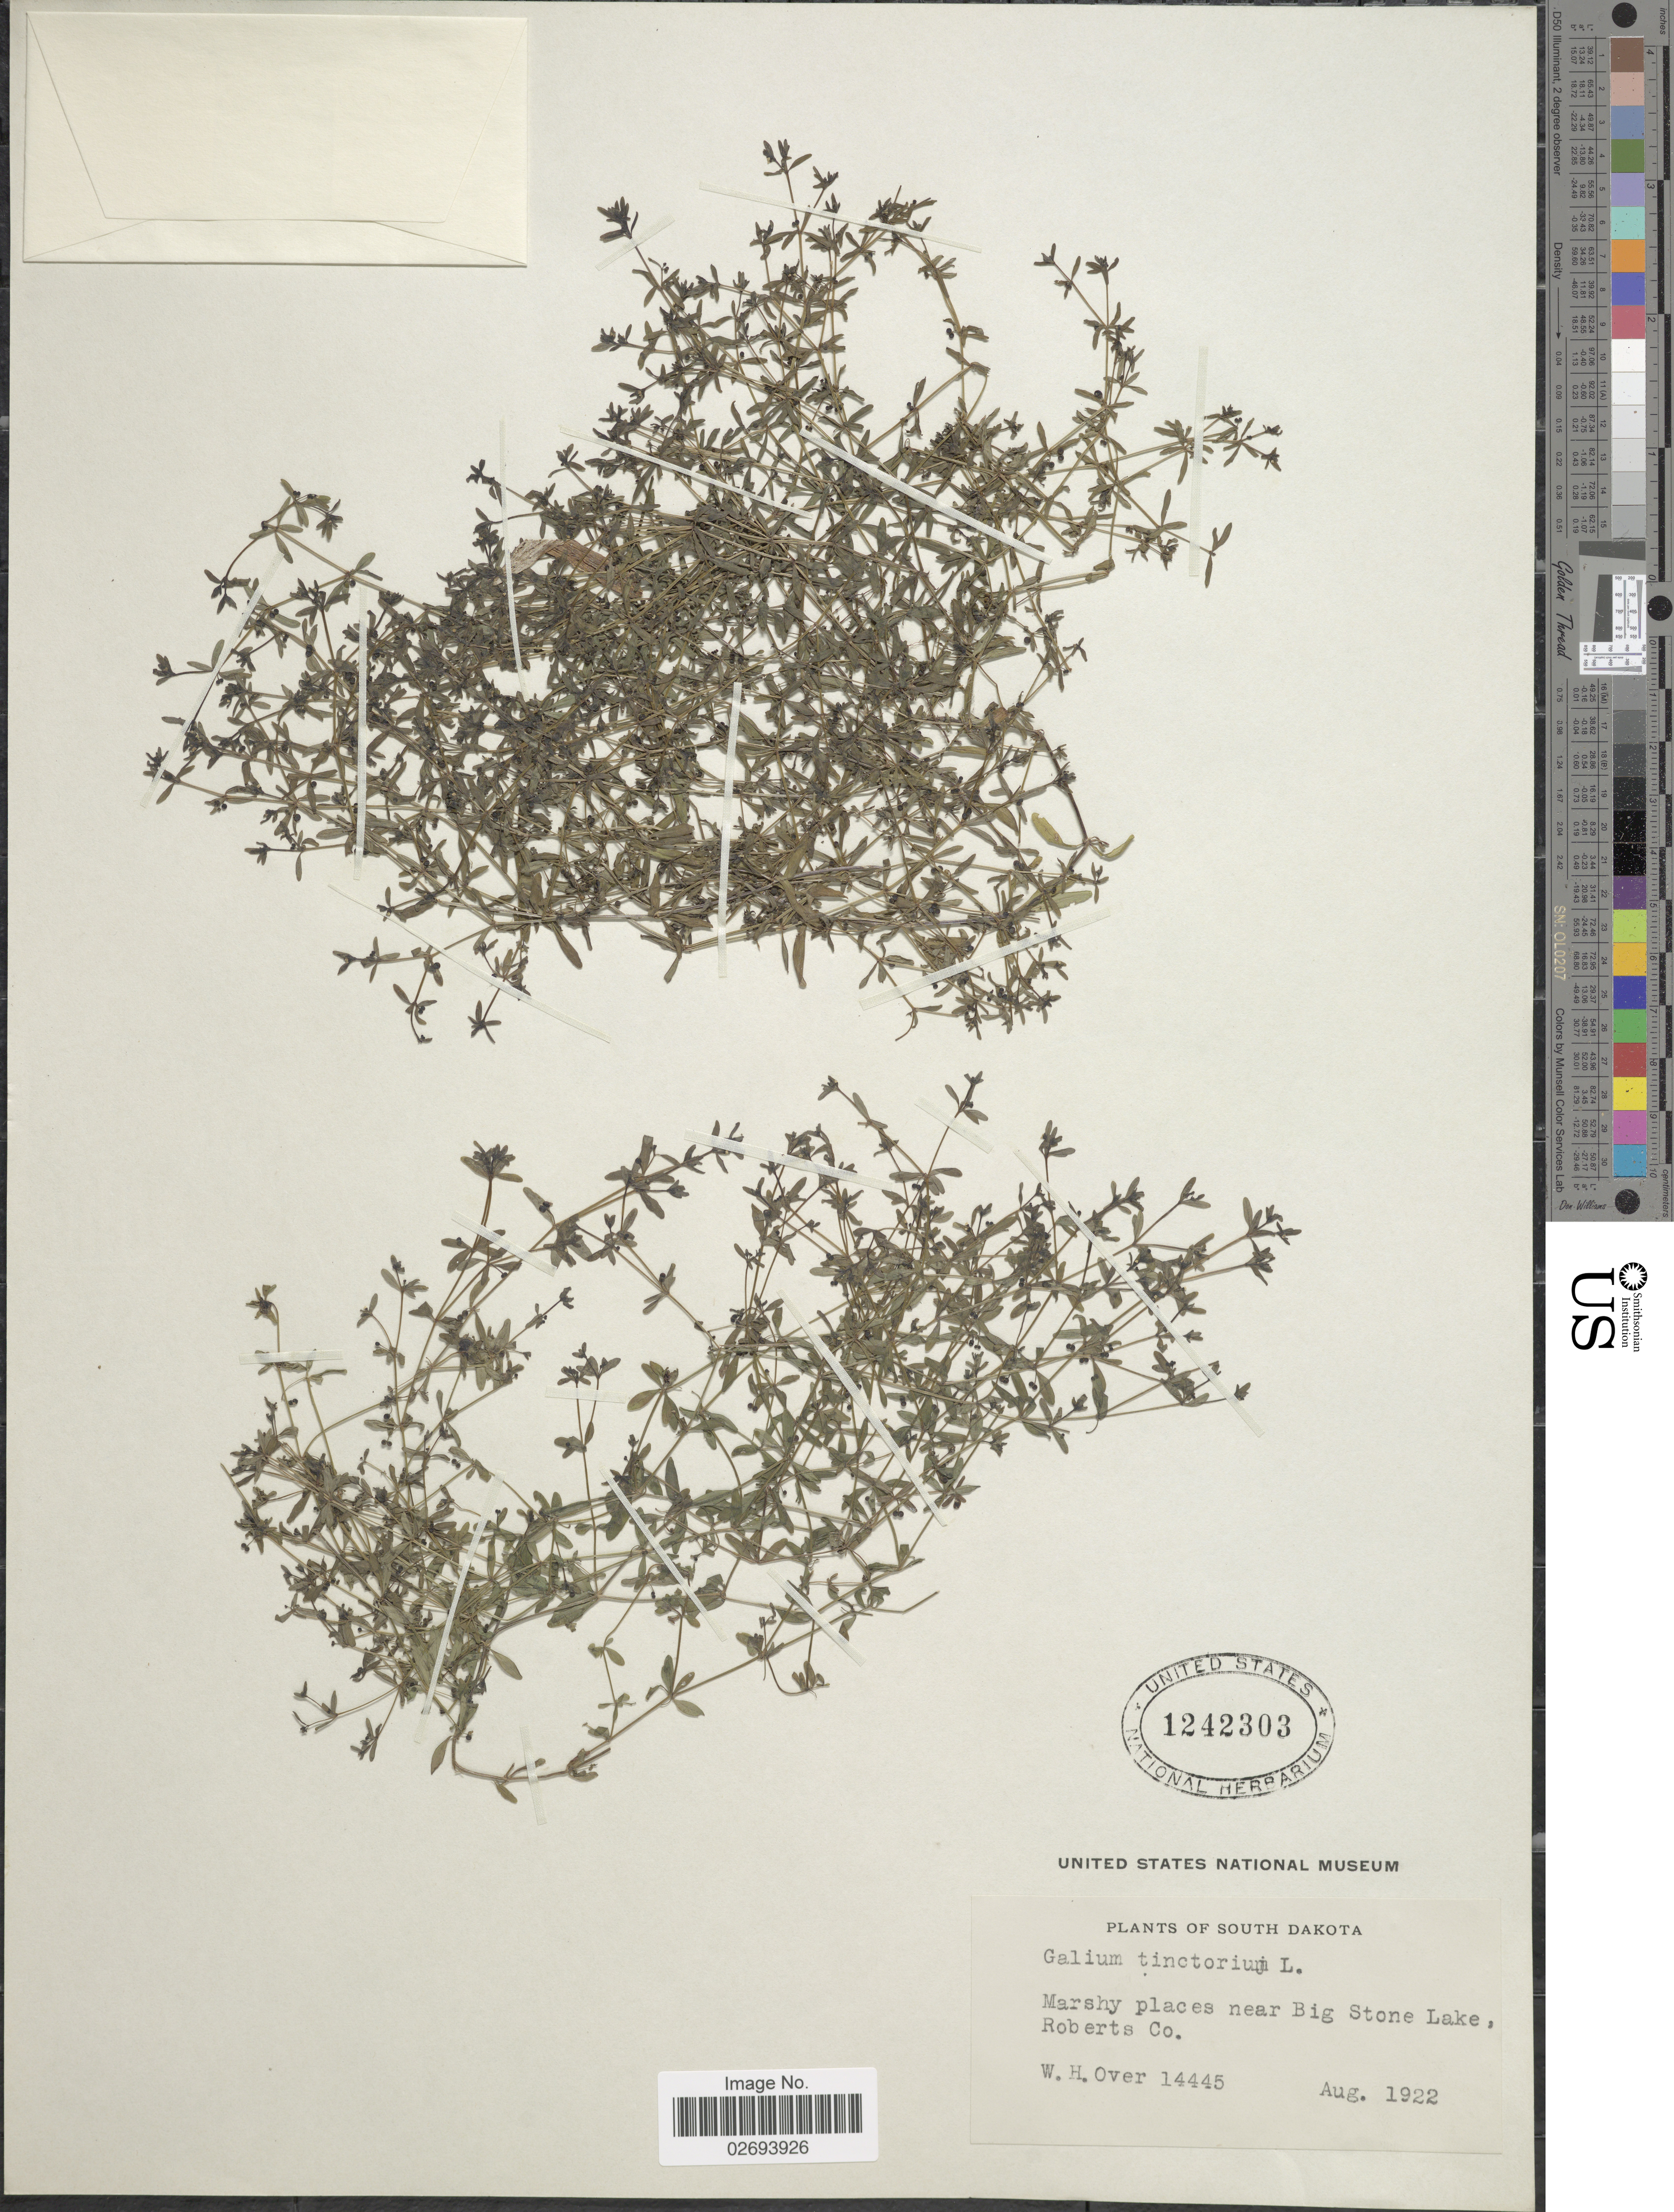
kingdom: Plantae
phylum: Tracheophyta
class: Magnoliopsida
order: Gentianales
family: Rubiaceae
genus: Galium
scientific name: Galium tinctorium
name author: (L.) Scop.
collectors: W. Over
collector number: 14445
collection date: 1922-08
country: United States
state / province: South Dakota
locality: Marshy places near Big Stone Lake, Roberts Co.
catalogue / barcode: US 1242303